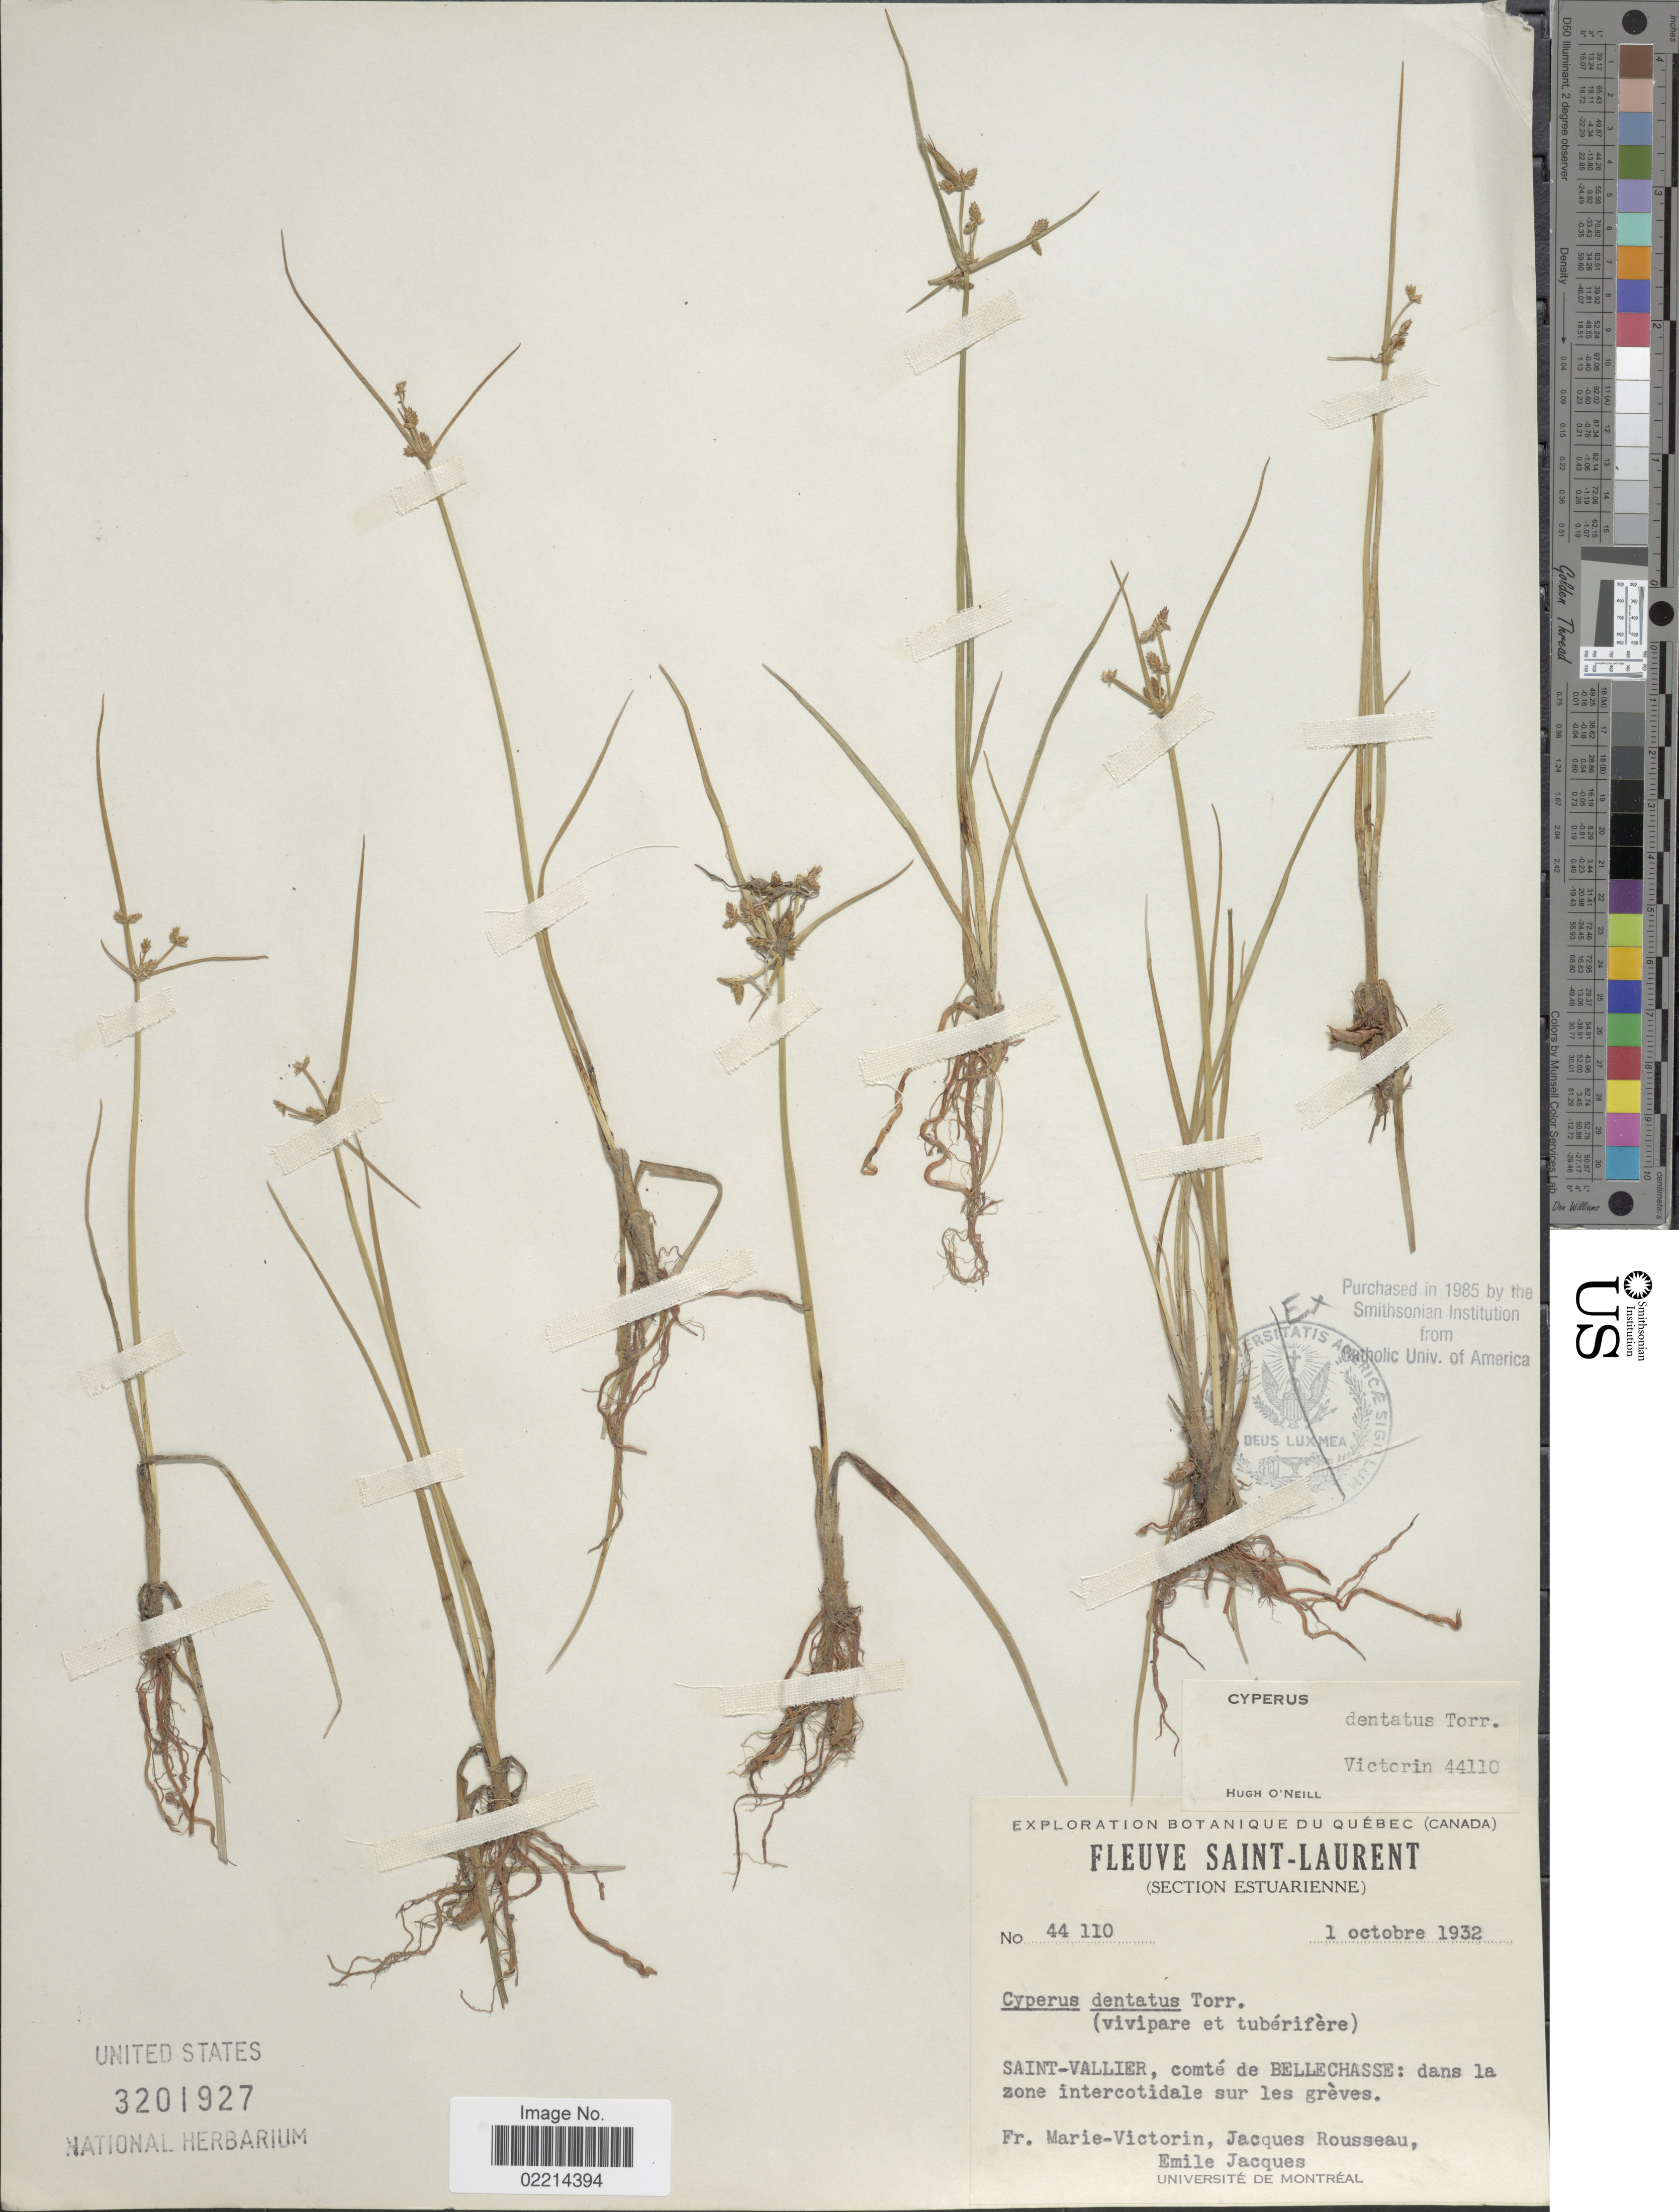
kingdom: Plantae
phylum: Tracheophyta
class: Liliopsida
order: Poales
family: Cyperaceae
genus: Cyperus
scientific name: Cyperus dentatus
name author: Torr.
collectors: F. Marie-Victorin, J. Rousseau & E. Jacques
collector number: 44110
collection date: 1932-10-01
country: Canada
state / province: Quebec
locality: Fleuve Saint-Laurent (Section Estuarienne) Sain-Vallier, comté de Bellechasse: dans la zone intercotidale sur les grèves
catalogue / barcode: US 3201927